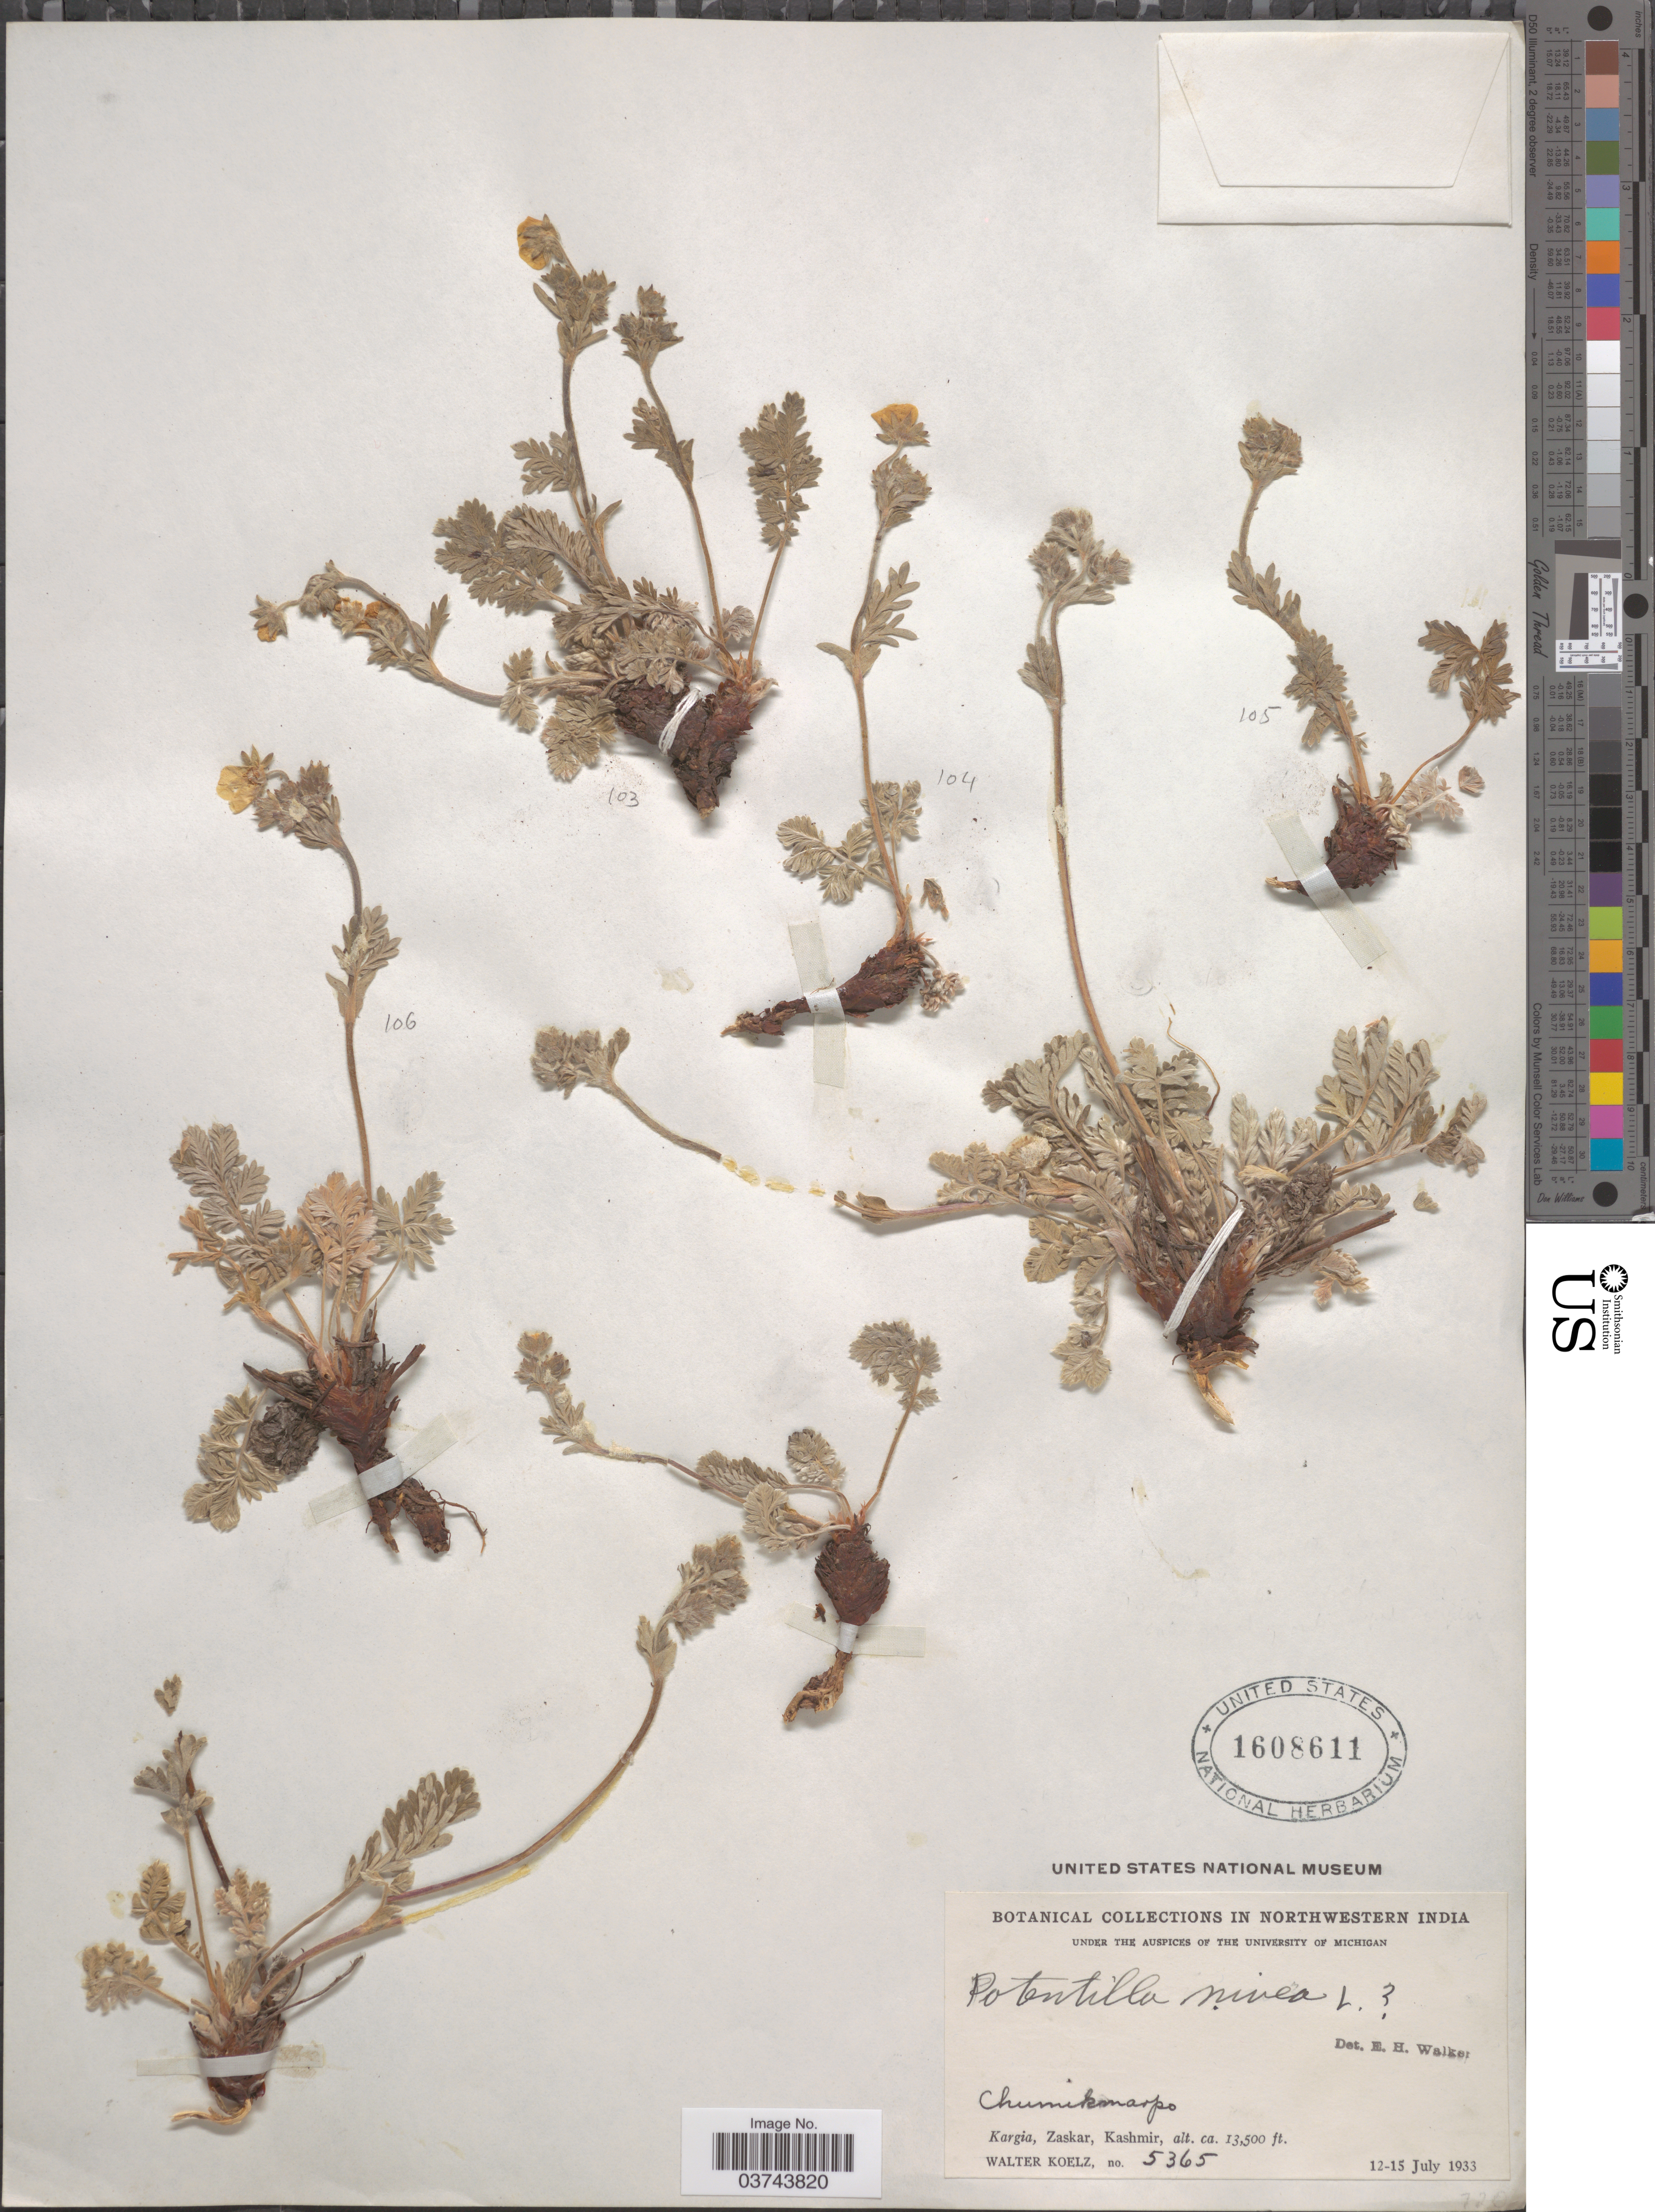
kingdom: Plantae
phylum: Tracheophyta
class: Magnoliopsida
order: Rosales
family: Rosaceae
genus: Potentilla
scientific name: Potentilla nivea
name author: L.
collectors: W. N. Koelz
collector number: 5365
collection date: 1933-07-12/1933-07-15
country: India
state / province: Jammu and Kashmir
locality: Northwestern India. Chumikmarpo. Kargia, Zaskar, Kashmir.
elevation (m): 4115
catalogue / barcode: US 1608611